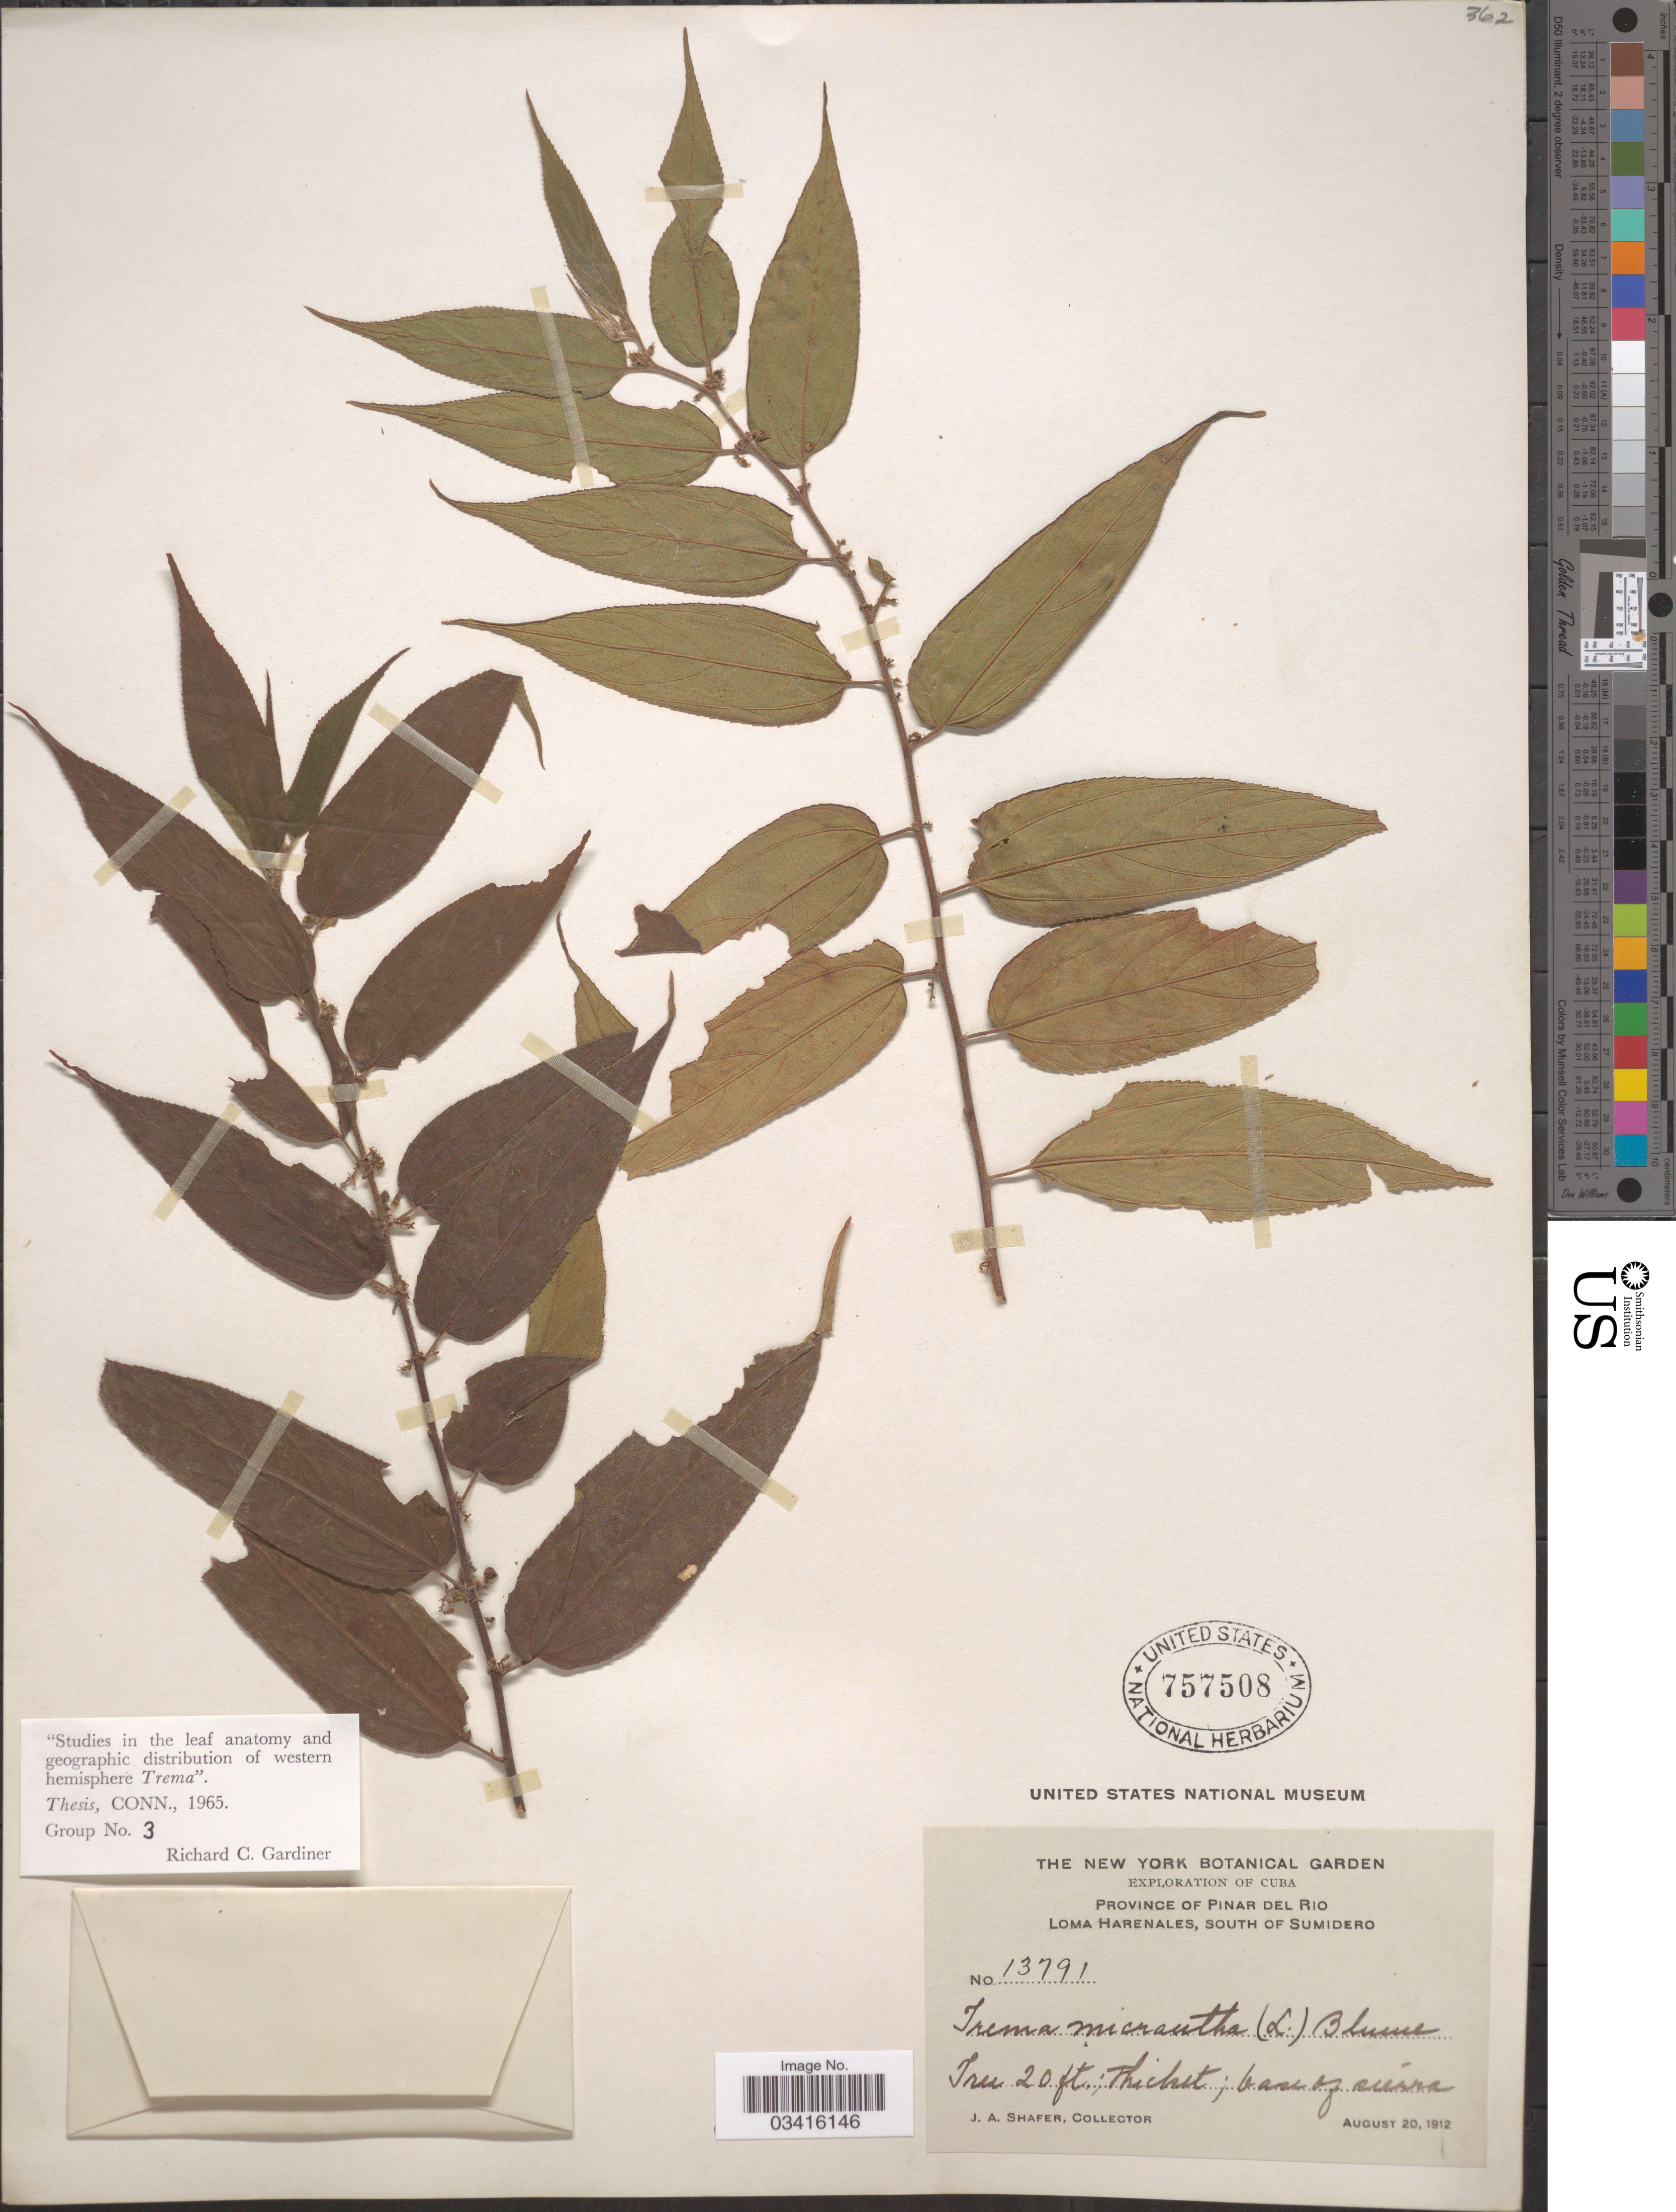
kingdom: Plantae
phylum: Tracheophyta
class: Magnoliopsida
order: Rosales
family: Cannabaceae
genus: Trema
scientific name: Trema micranthum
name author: (L.) Blume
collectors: J. A. Shafer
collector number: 13791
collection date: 1912-08-20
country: Cuba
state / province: Pinar del Río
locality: Loma Harenales, south of Sumidero. Base of siérra.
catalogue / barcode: US 757508